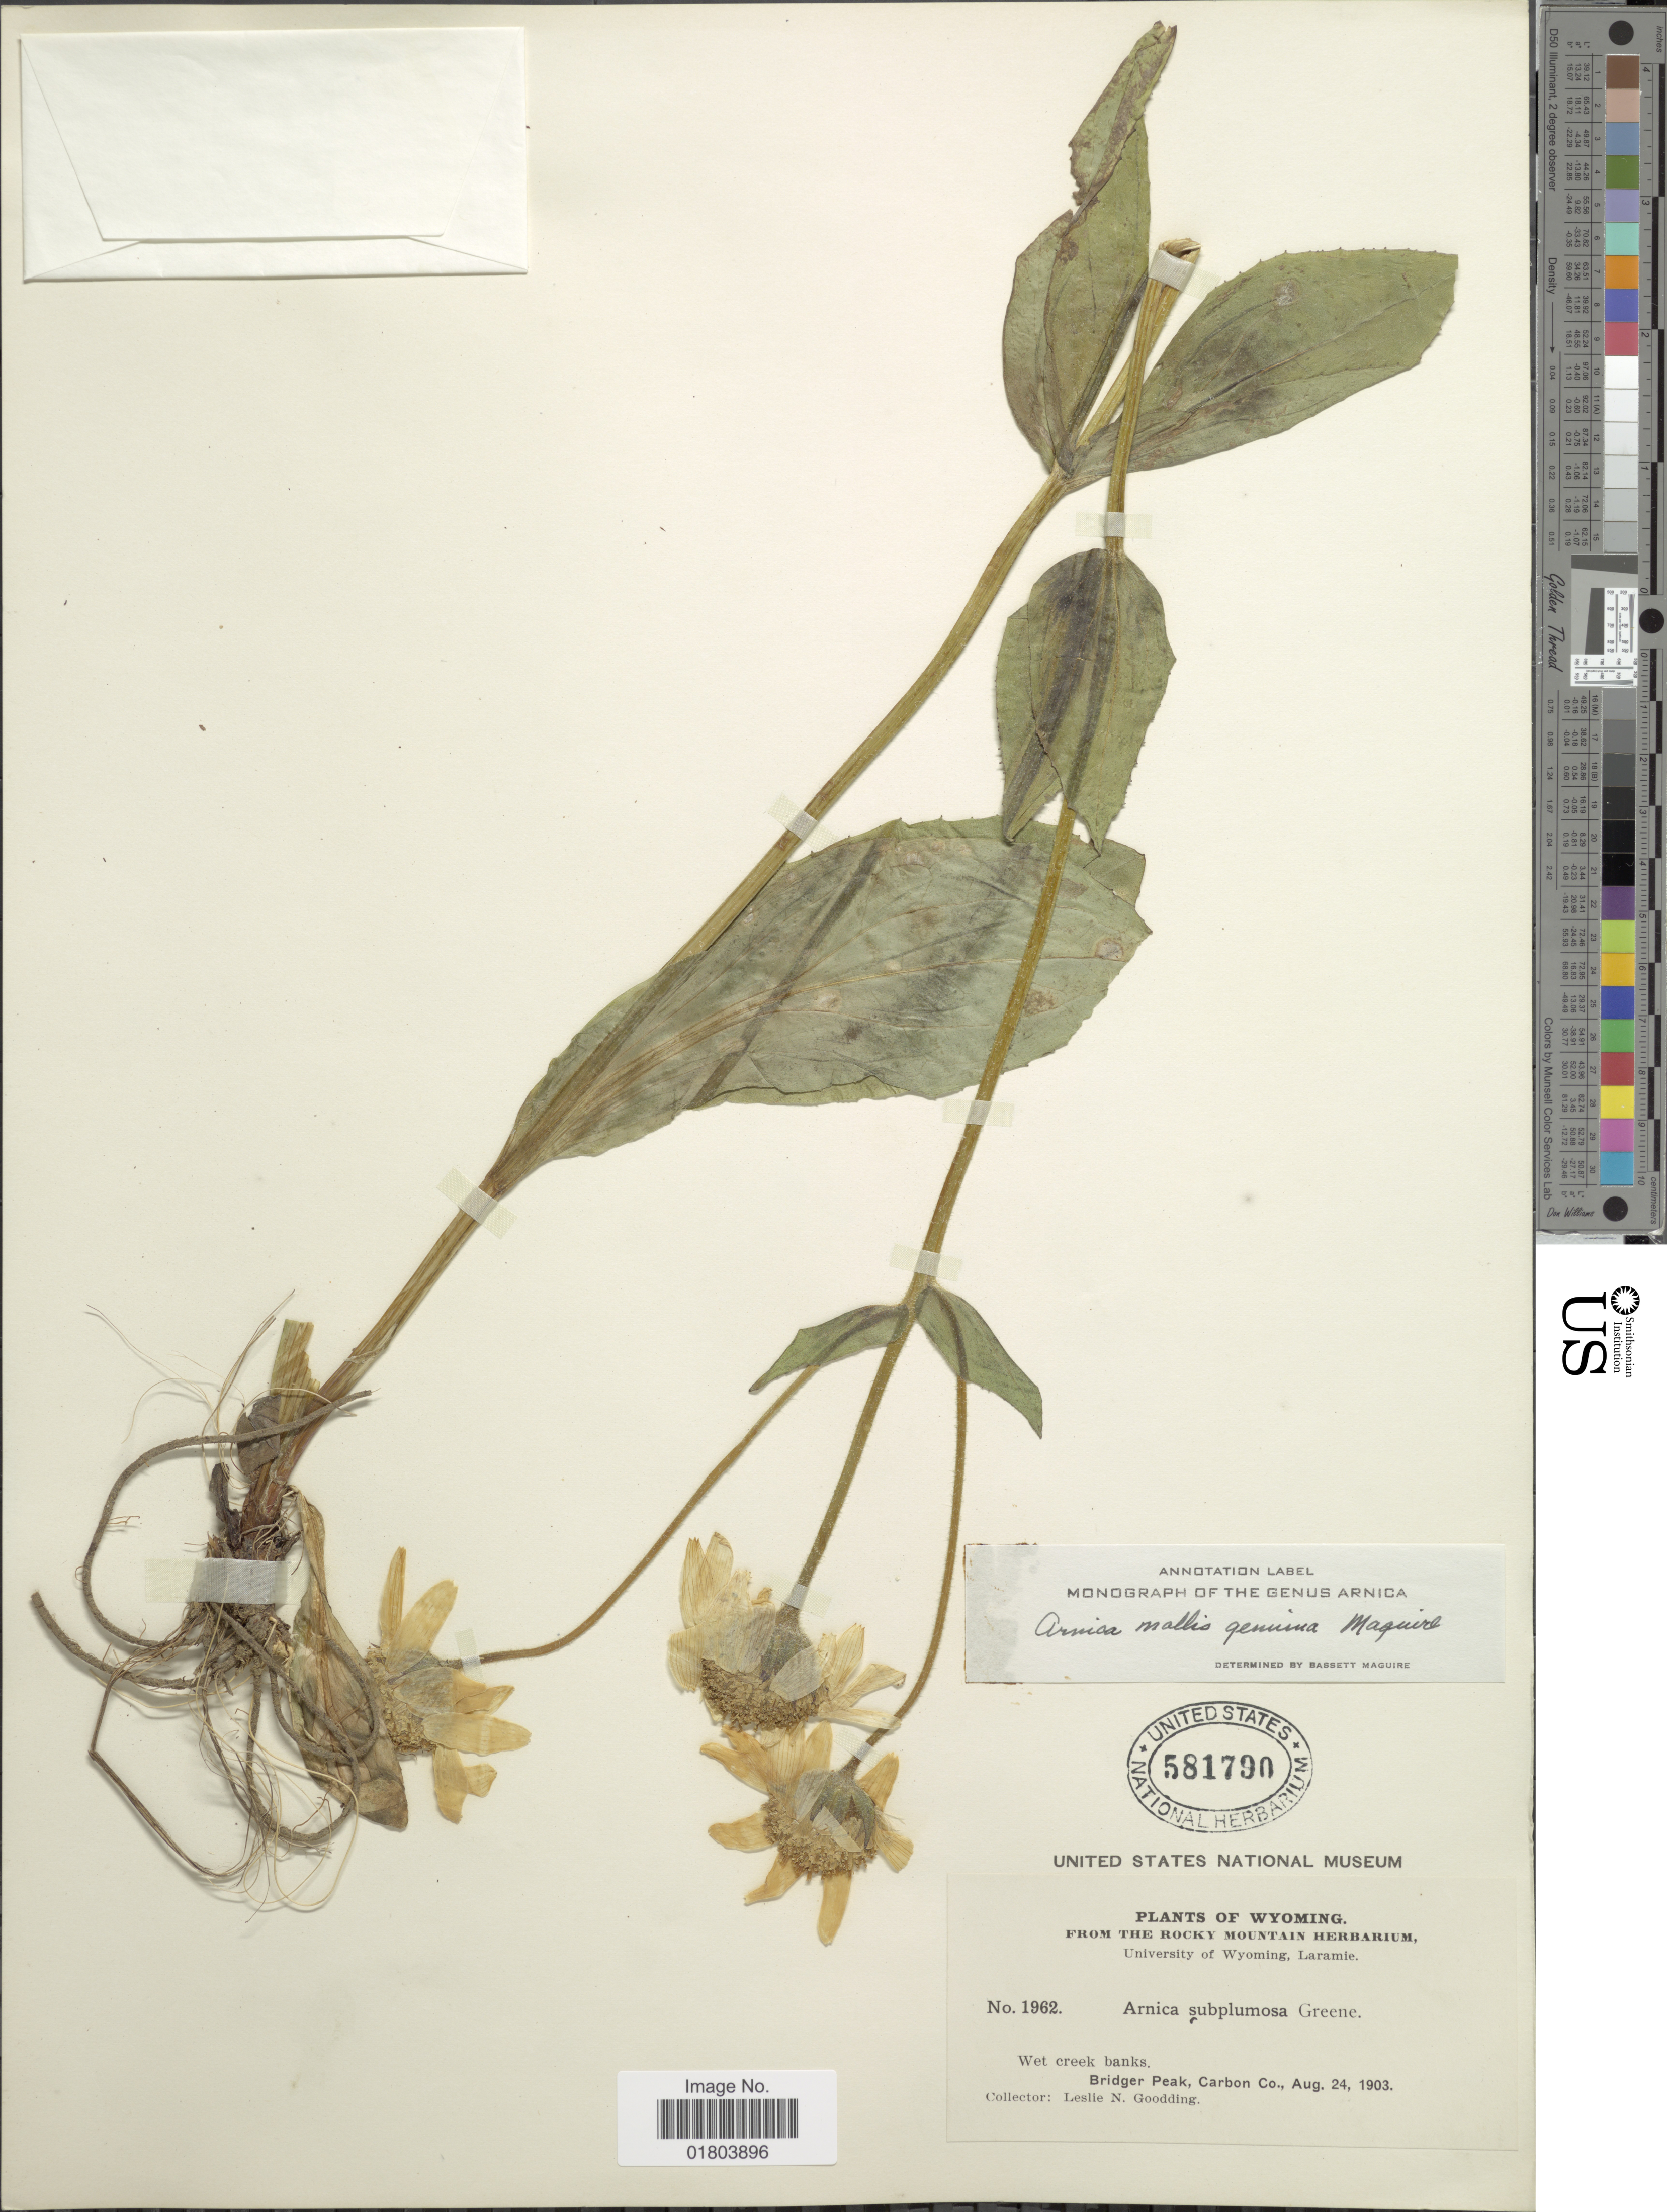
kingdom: Plantae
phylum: Tracheophyta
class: Magnoliopsida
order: Asterales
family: Asteraceae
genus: Arnica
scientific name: Arnica mollis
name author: Hook.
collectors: L. N. Goodding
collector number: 1962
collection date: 1903-08-24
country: United States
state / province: Wyoming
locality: Wet creek banks. Bridger Peak, Carbon Co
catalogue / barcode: US 581790